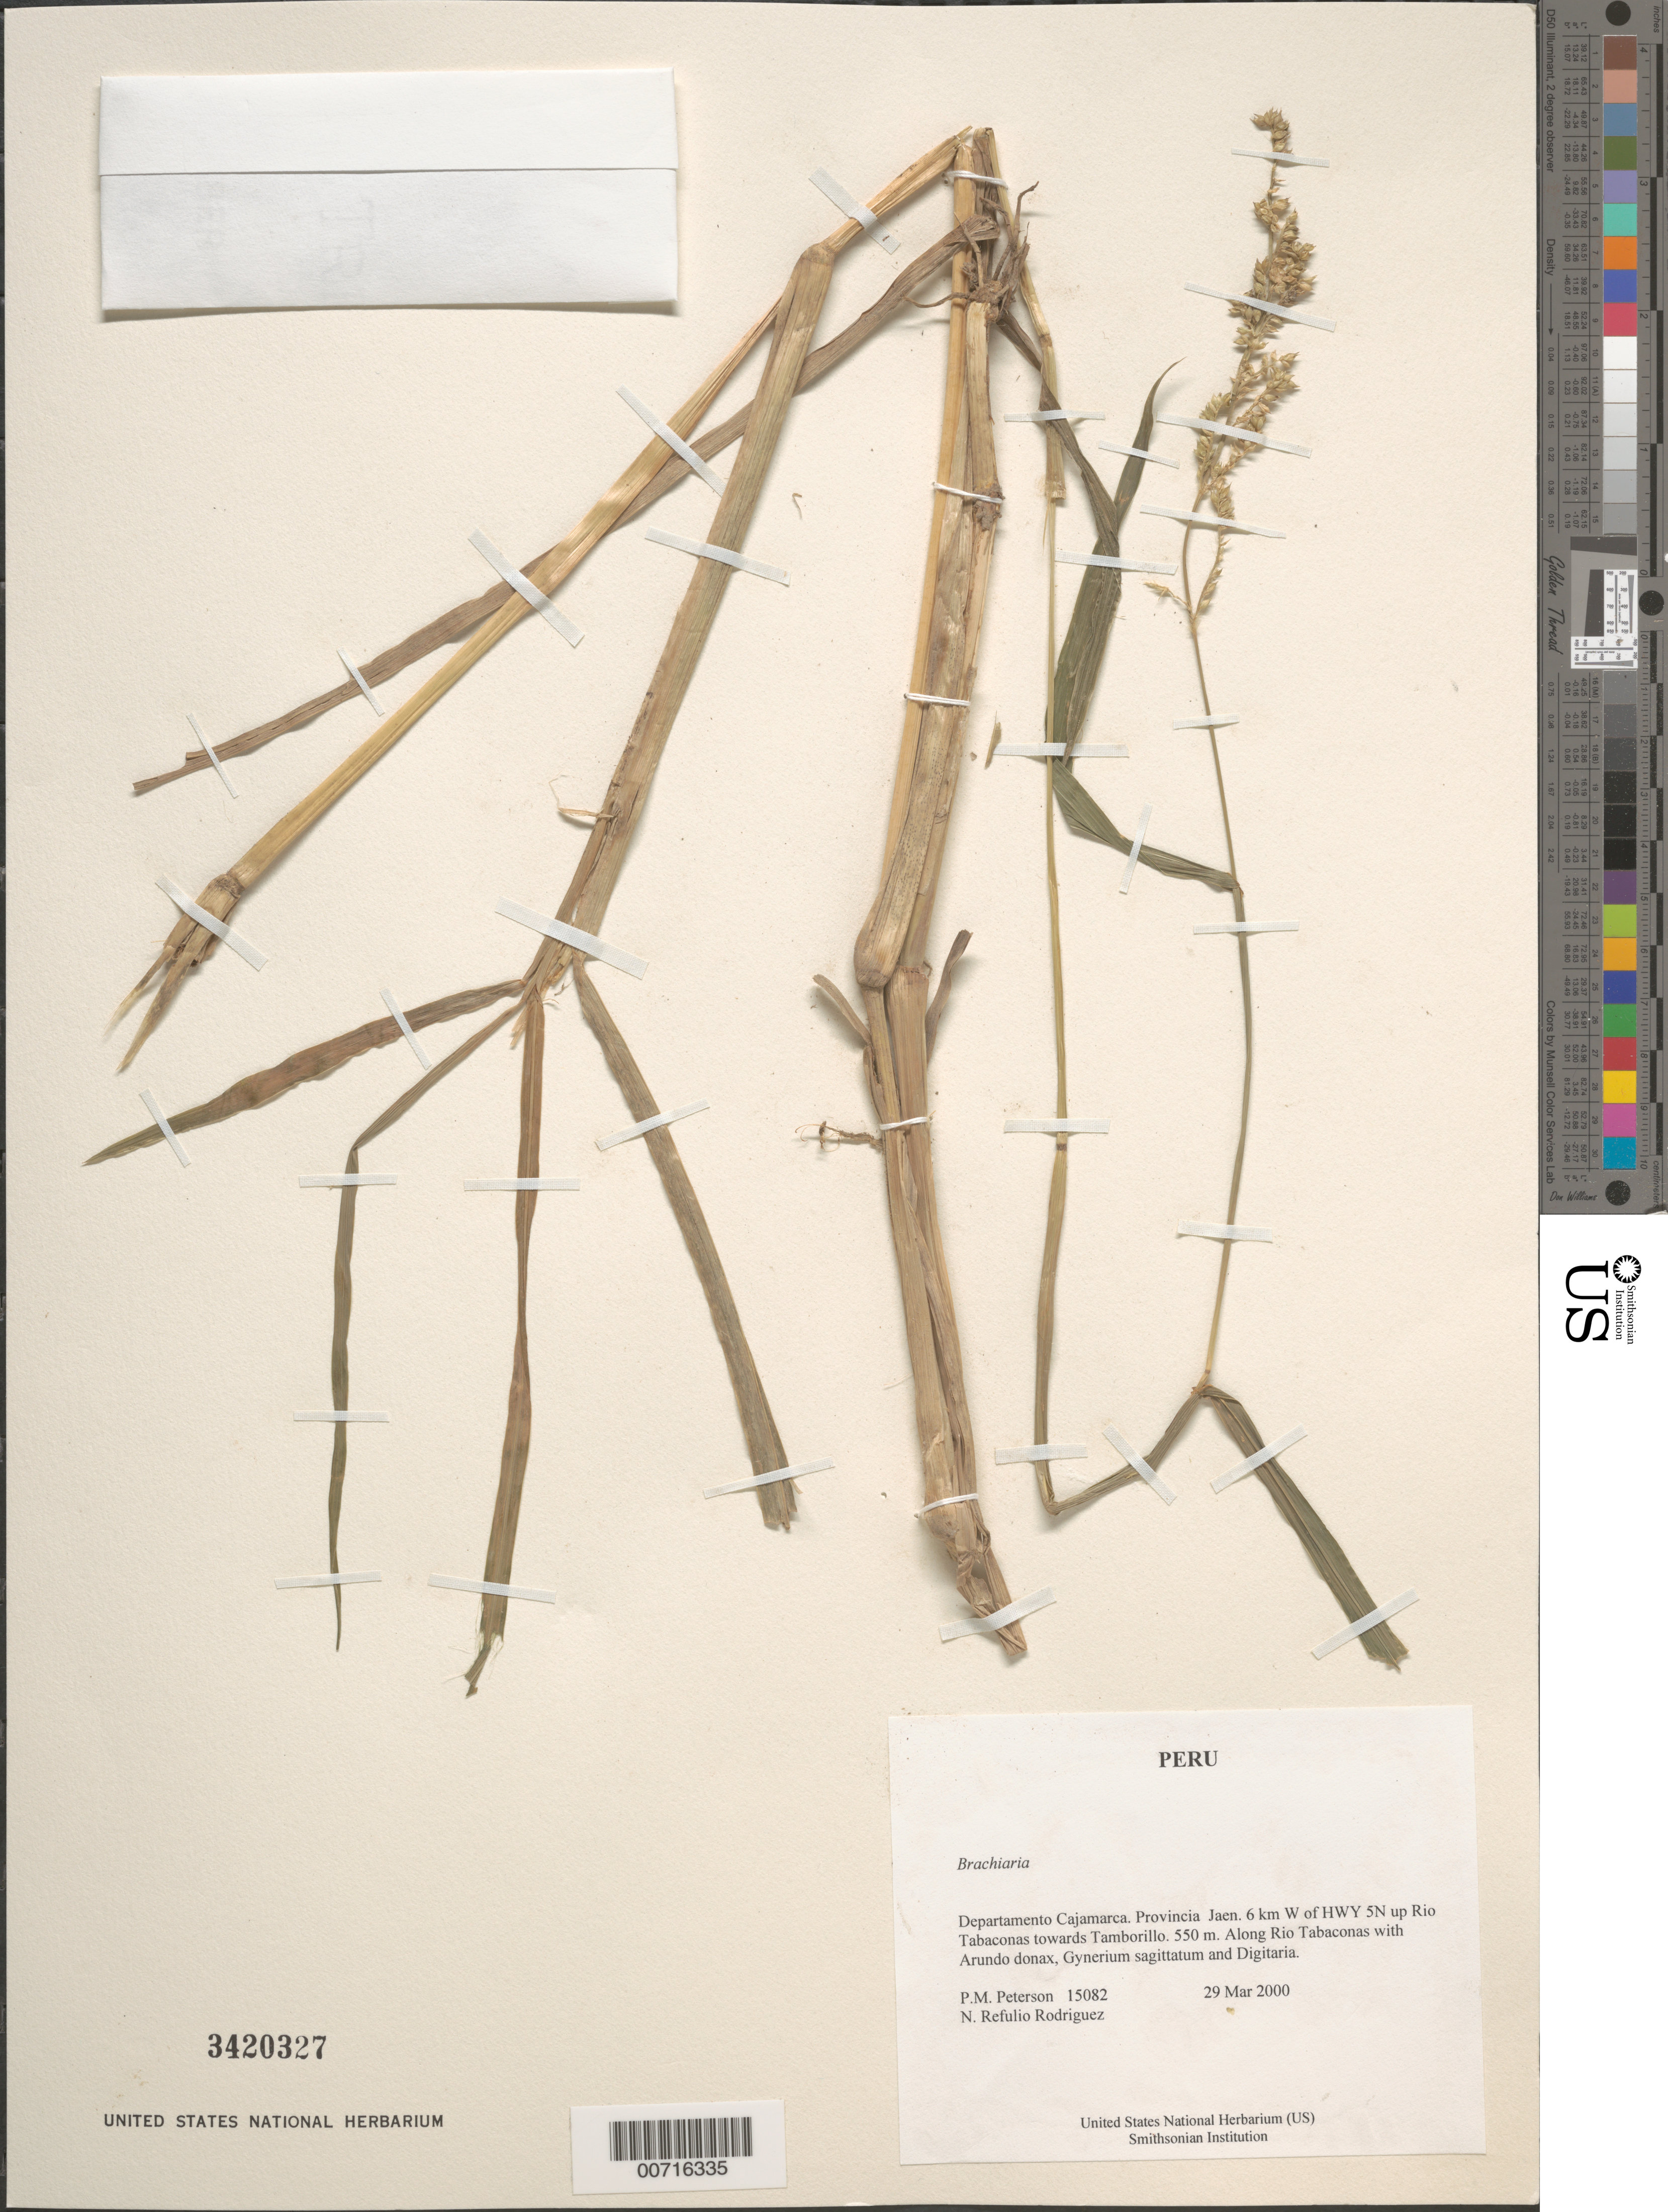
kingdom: Plantae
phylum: Tracheophyta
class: Liliopsida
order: Poales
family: Poaceae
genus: Brachiaria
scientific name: Brachiaria sp.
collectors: P. M. Peterson & N. Refulio-Rodríguez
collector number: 15082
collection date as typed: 29 Mar 2000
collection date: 2000-03-29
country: Peru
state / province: Cajamarca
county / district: Jaén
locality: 6 km W of HWY 5N up Rio Tabaconas towards Tamborillo.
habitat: Along Rio Tabaconas with Arundo donax, Gynerium sagittatum and Digitaria.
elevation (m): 550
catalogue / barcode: US 3420327